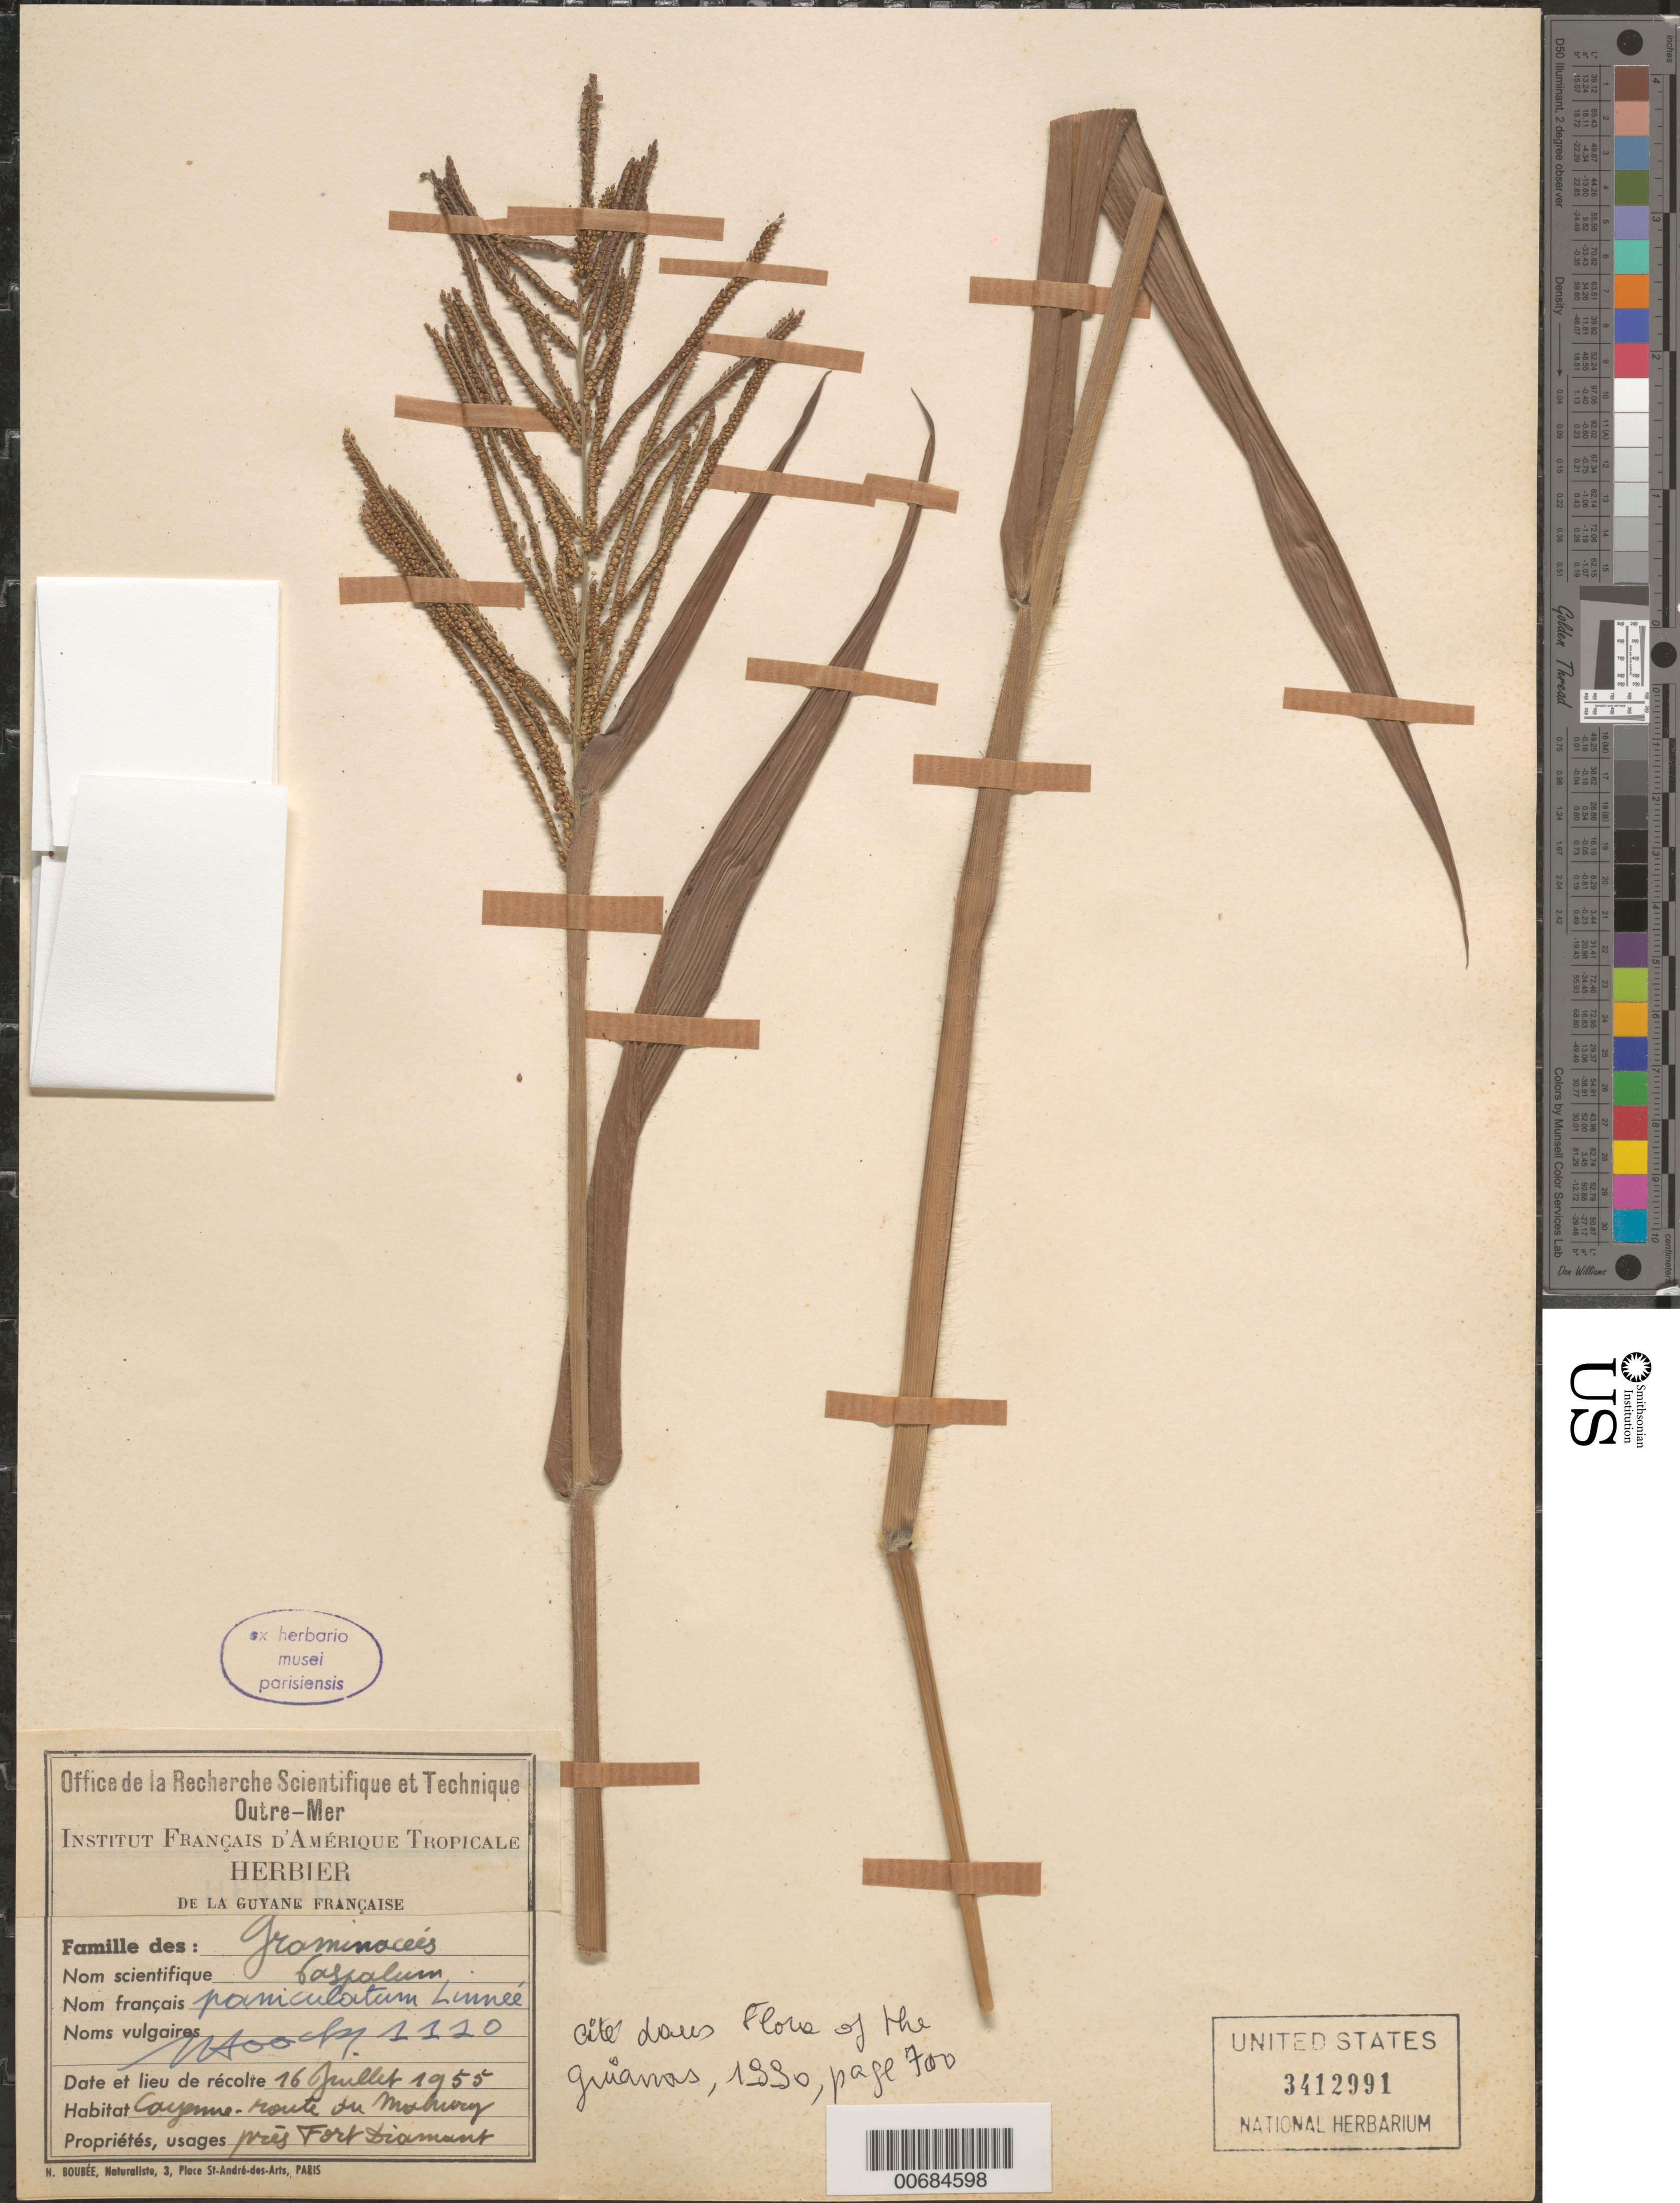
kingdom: Plantae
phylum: Tracheophyta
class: Liliopsida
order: Poales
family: Poaceae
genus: Paspalum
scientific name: Paspalum paniculatum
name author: L.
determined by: Judziewicz, E. J.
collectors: J. Hoock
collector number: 1120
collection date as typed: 16-Jul-55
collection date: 1955-07-16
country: French Guiana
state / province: Cayenne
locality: Cayenne, Route du Mahoury pres Fort Diamant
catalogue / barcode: US 3412991